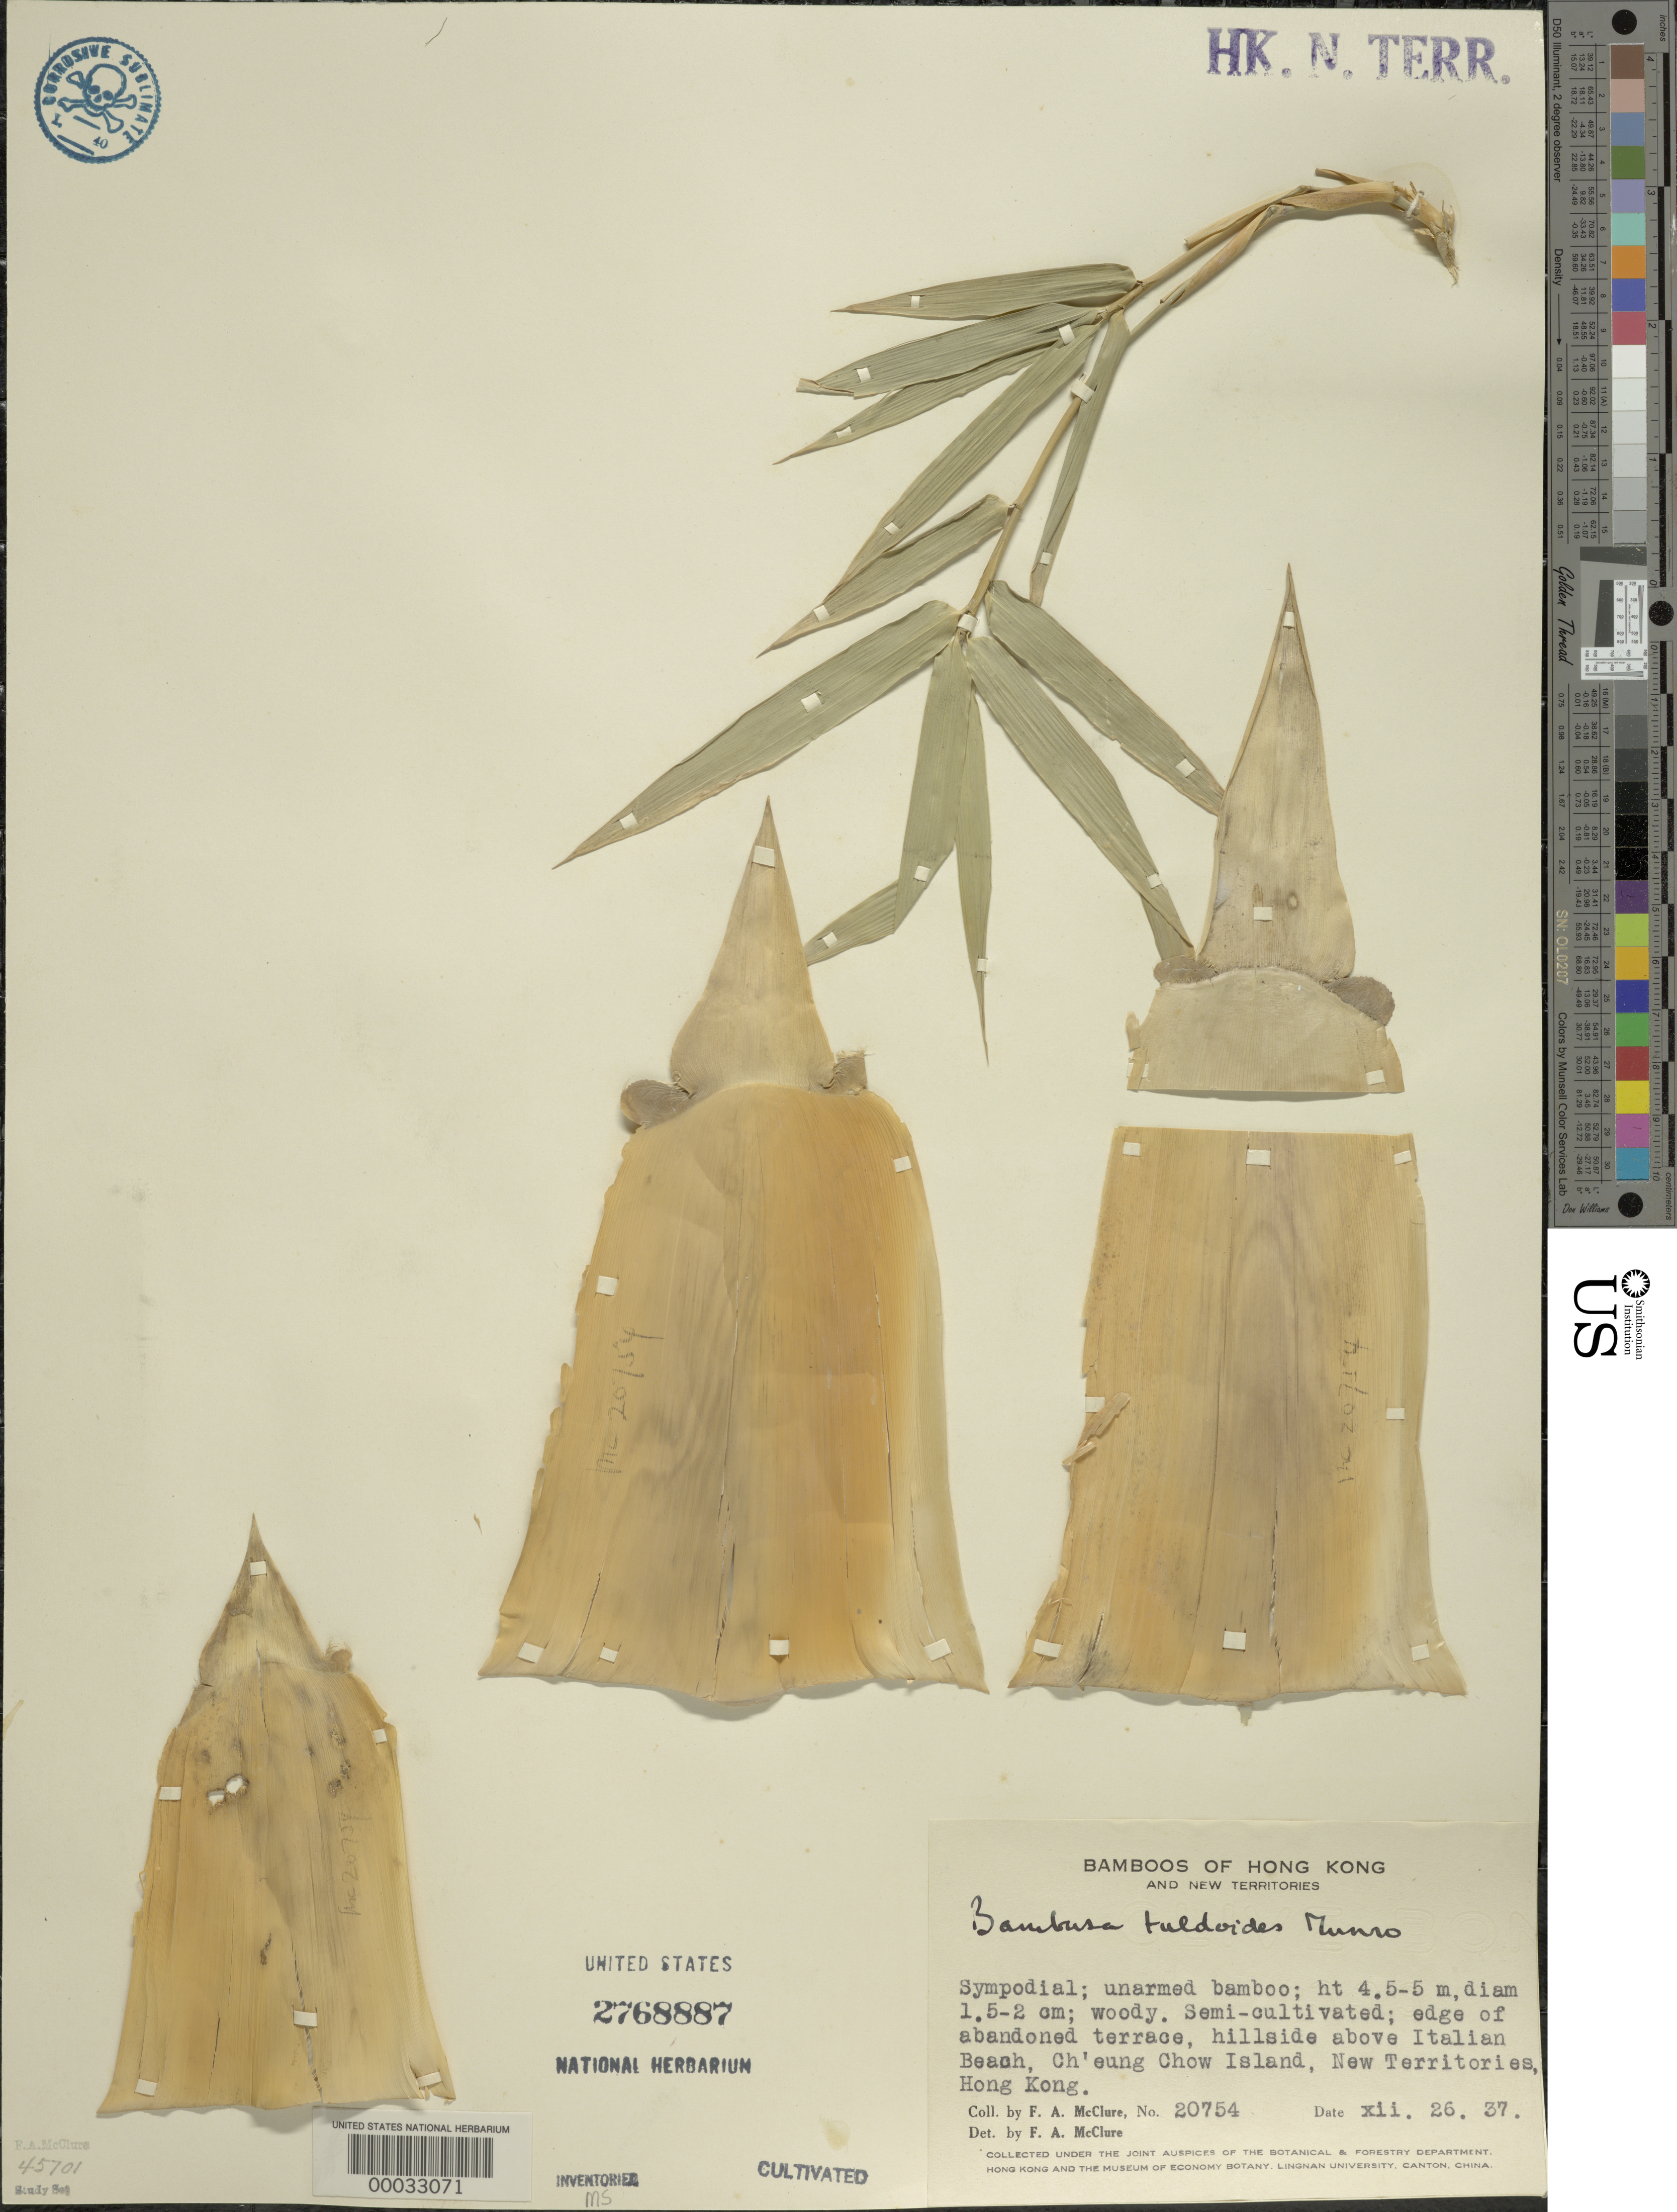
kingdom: Plantae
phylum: Tracheophyta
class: Liliopsida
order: Poales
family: Poaceae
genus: Bambusa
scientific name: Bambusa tuldoides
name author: Munro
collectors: F. A. McClure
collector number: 20754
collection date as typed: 26 Dec 1937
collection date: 1937-12-26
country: China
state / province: Hong Kong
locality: Ch'eung chow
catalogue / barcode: US 2768887